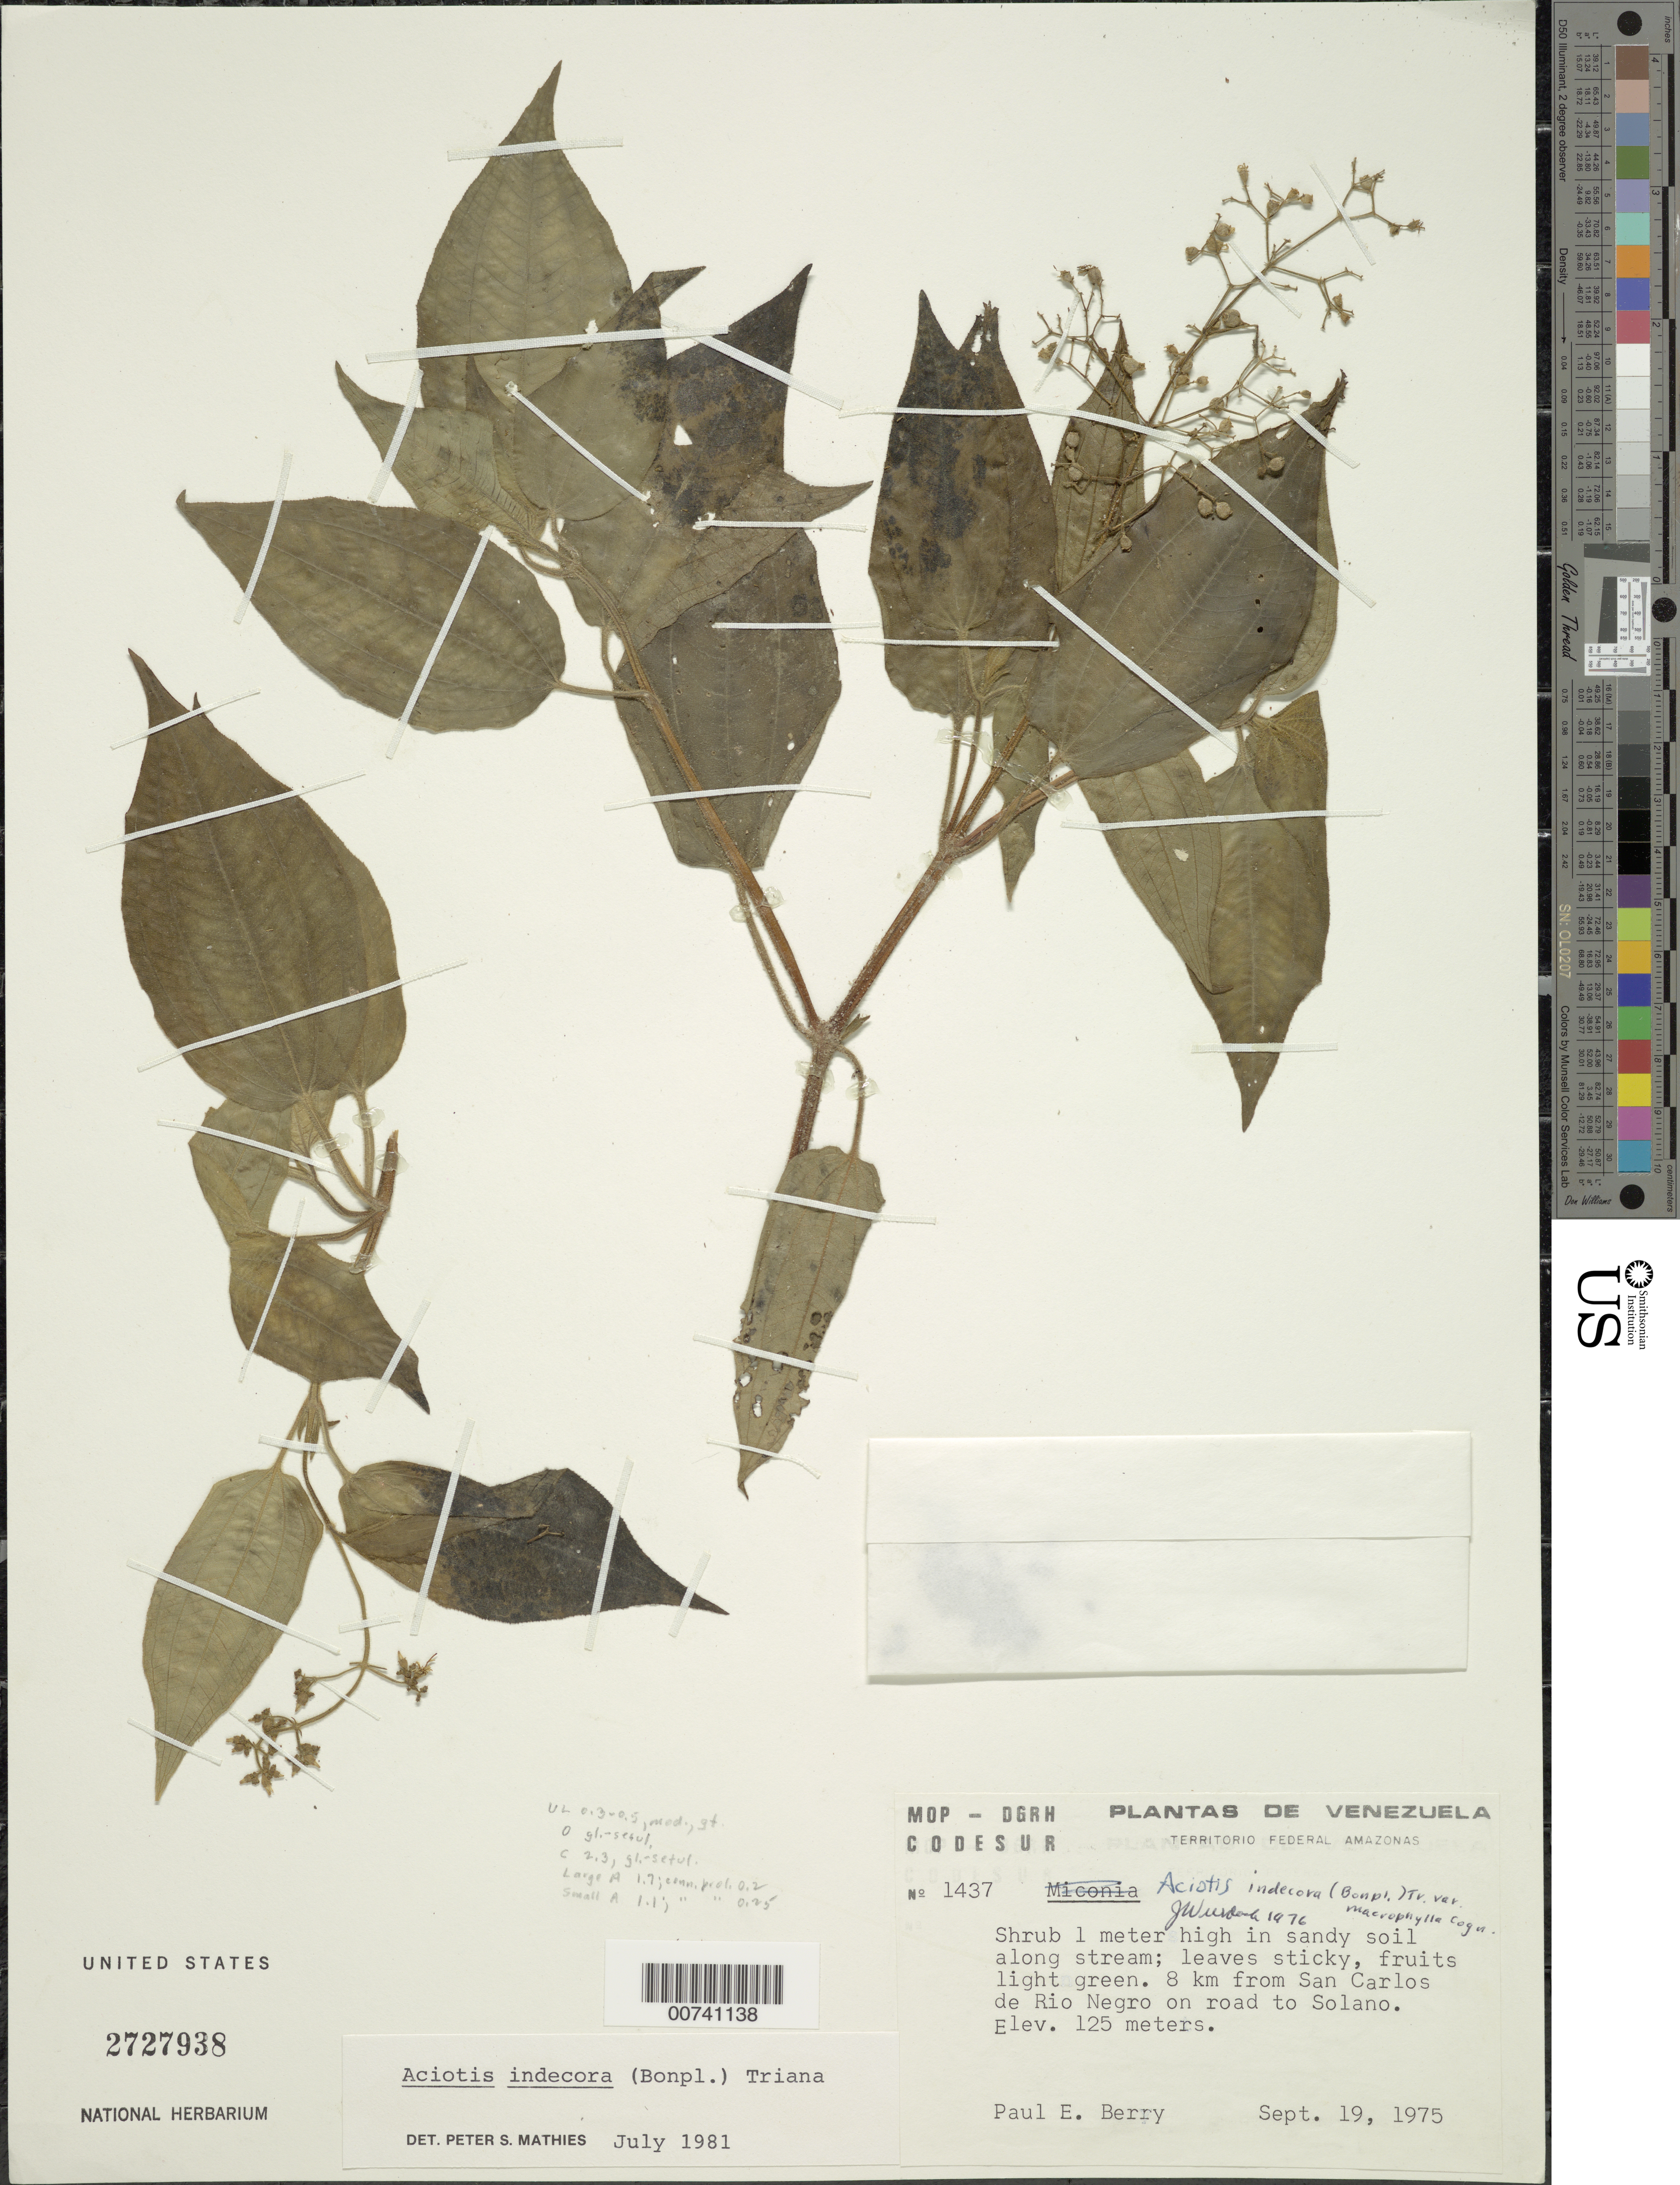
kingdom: Plantae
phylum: Tracheophyta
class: Magnoliopsida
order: Myrtales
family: Melastomataceae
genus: Aciotis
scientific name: Aciotis indecora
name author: (Bonpl.) Triana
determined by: Mathies, P. S.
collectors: P. E. Berry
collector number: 1437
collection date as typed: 19-Sep-75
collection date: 1975-09-19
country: Venezuela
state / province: Amazonas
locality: San Carlos de Río Negro, 8 km on road to Solano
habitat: Sandy soil along stream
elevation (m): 125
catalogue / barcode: US 2727938